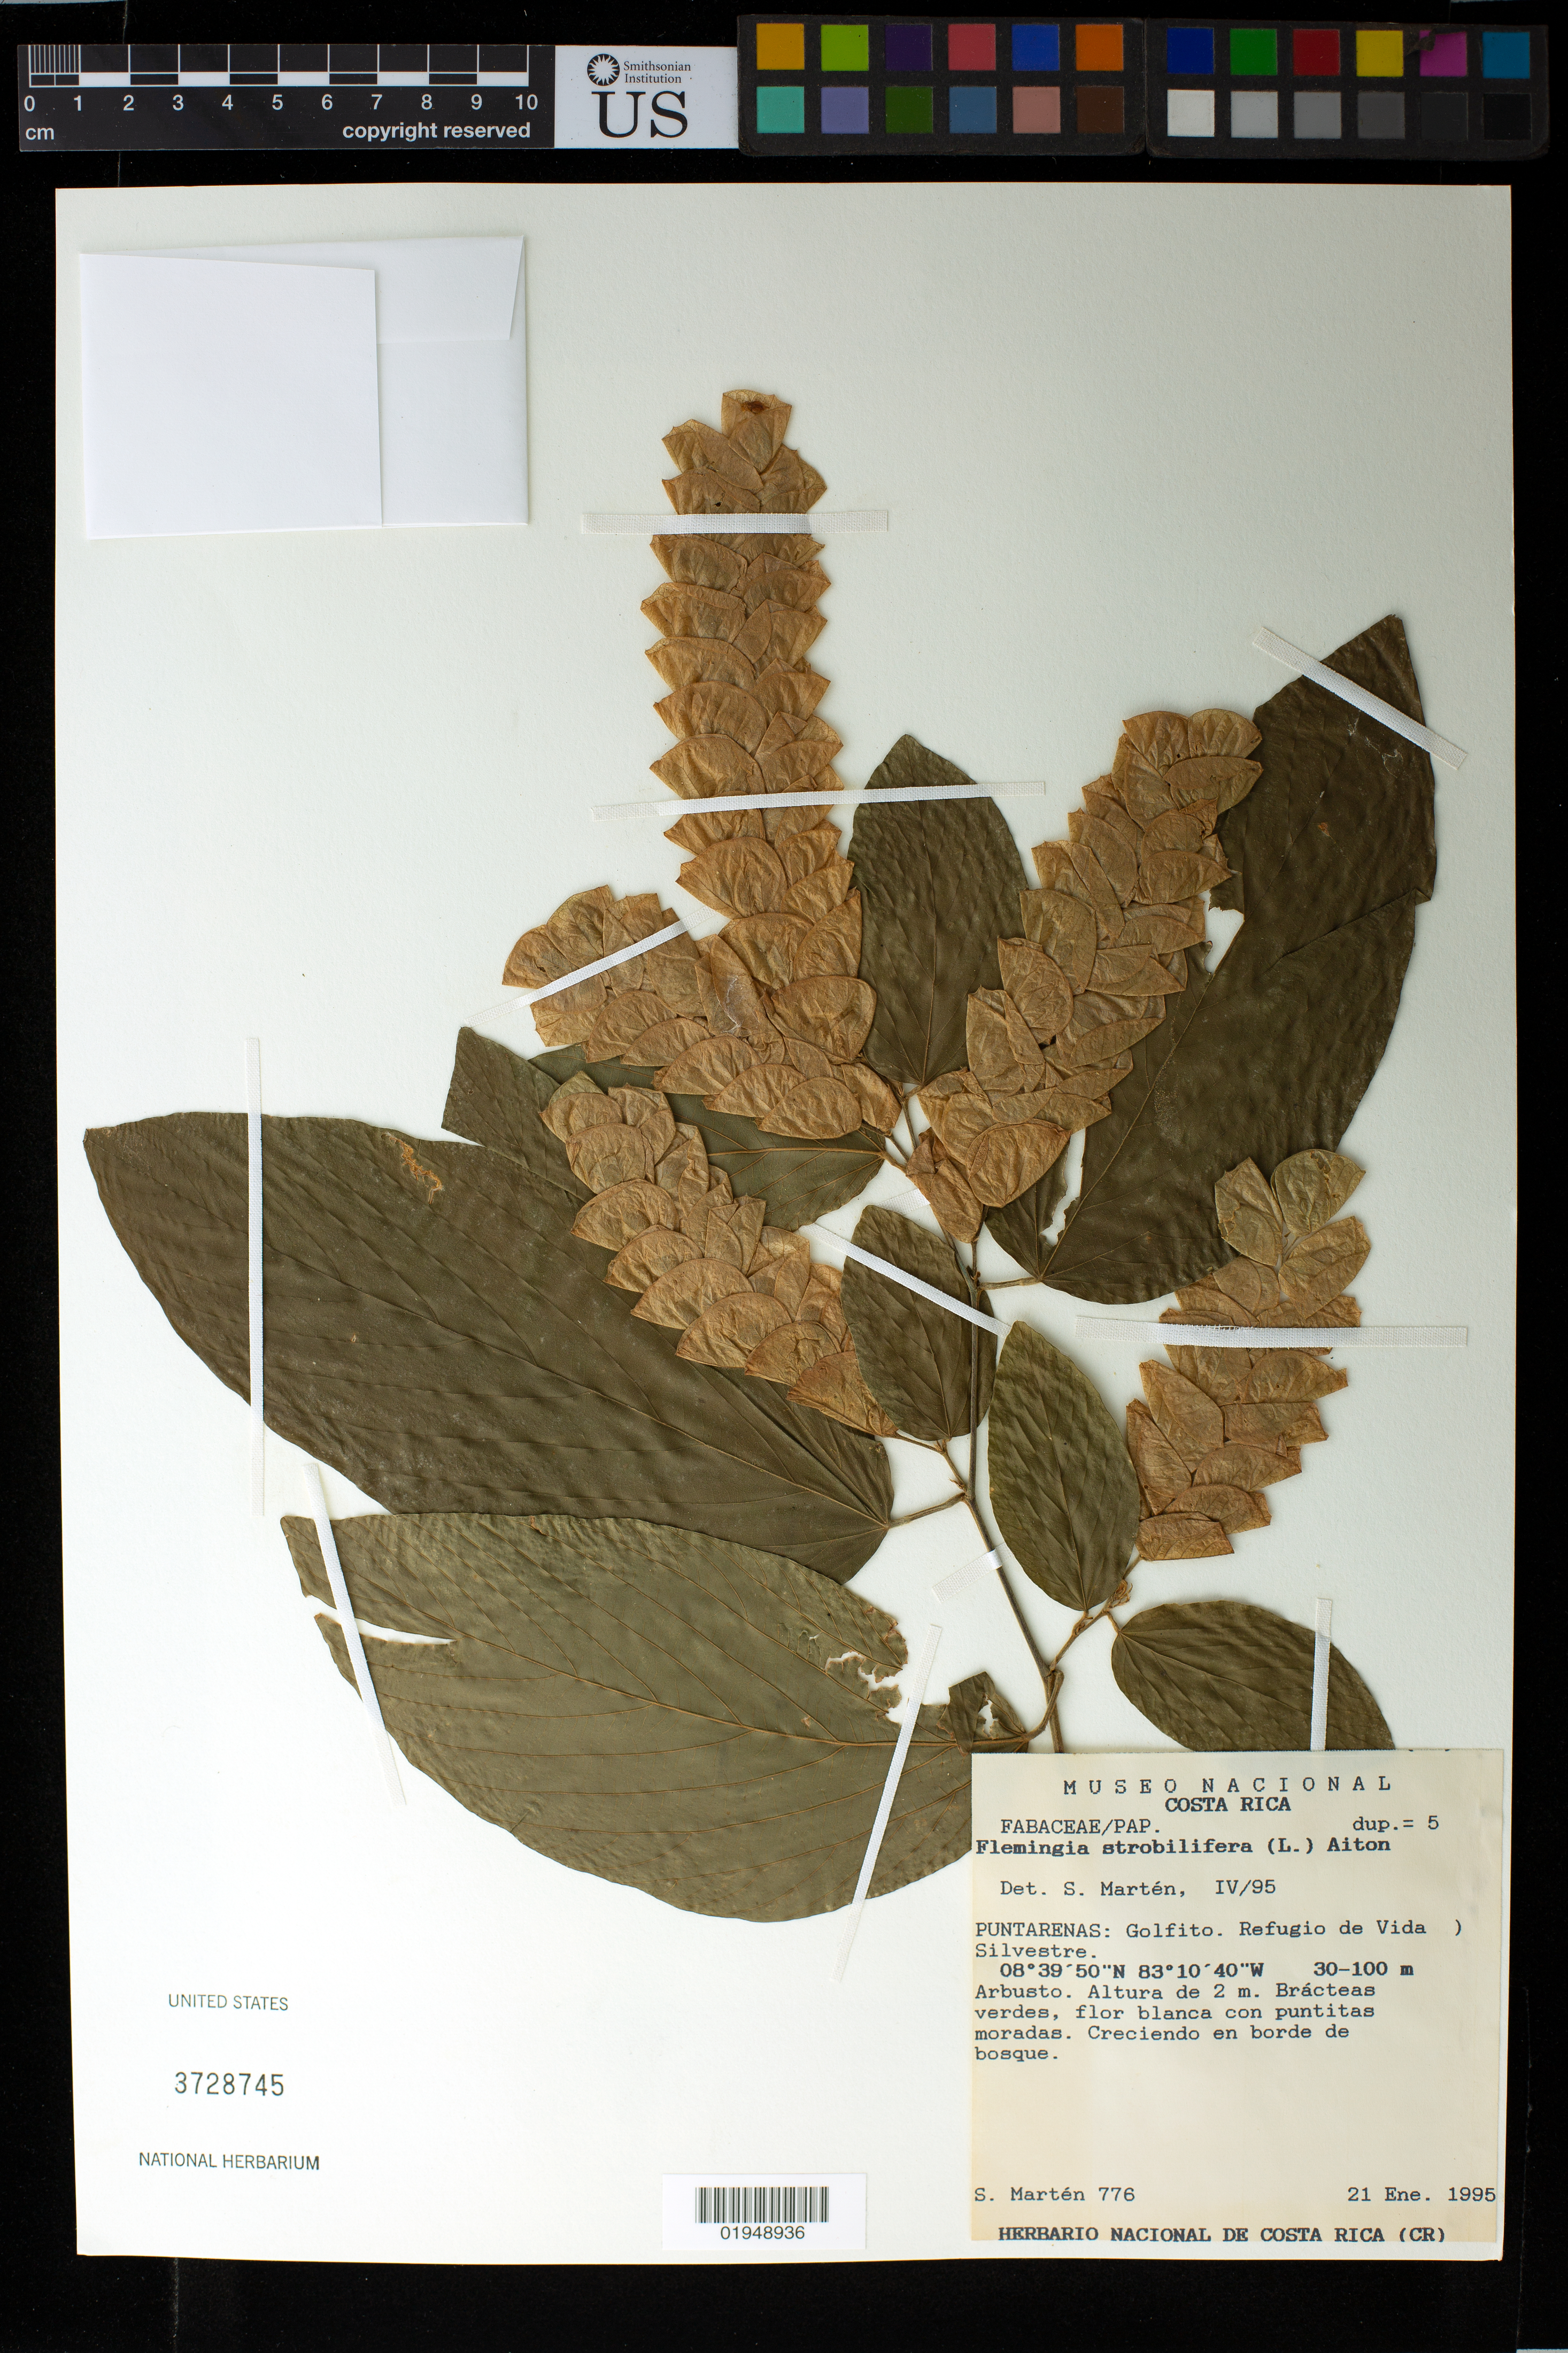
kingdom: Plantae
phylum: Tracheophyta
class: Magnoliopsida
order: Fabales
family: Fabaceae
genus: Flemingia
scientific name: Flemingia strobilifera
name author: (L.) W.T. Aiton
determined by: Marten, S.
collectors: S. Marten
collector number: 776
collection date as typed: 21 Jan 1995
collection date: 1995-01-21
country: Costa Rica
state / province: Puntarenas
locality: Golfito, Refugio de Vida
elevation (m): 30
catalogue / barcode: US 3728745